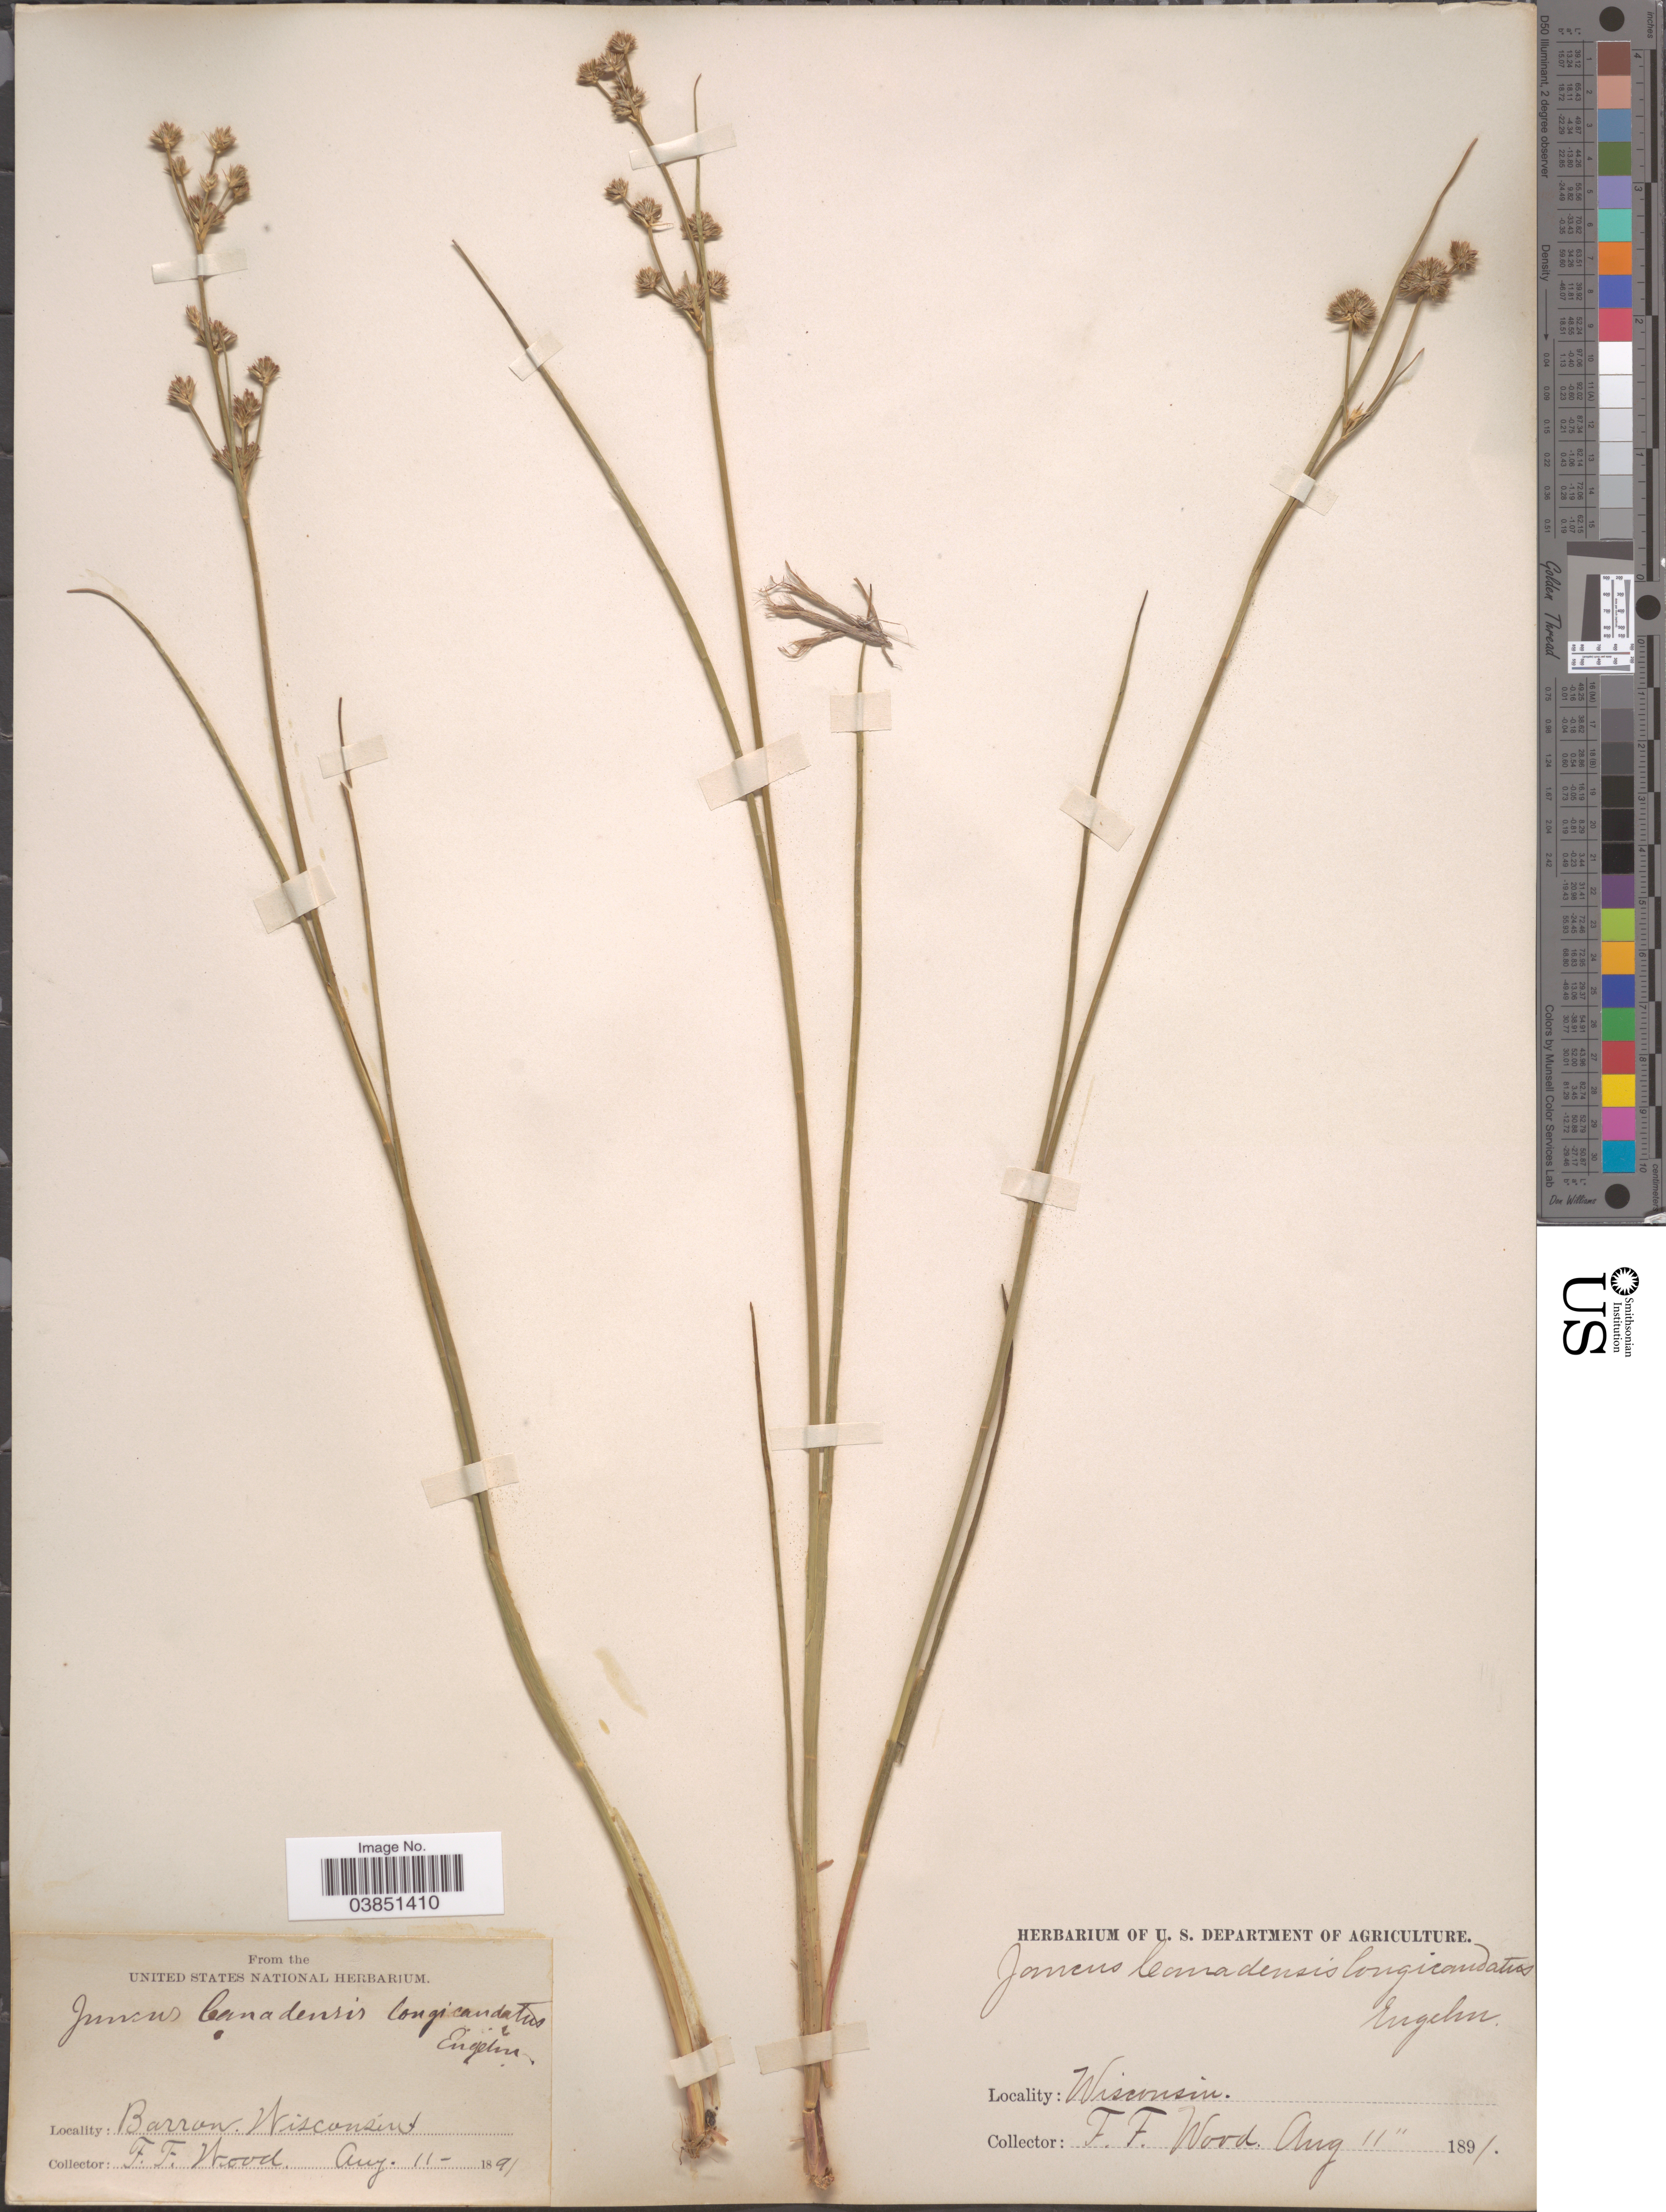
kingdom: Plantae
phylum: Tracheophyta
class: Liliopsida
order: Poales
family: Juncaceae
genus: Juncus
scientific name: Juncus canadensis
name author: J. Gay ex Laharpe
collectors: F. Wood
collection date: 1891-08-11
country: United States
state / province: Wisconsin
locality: Barron.